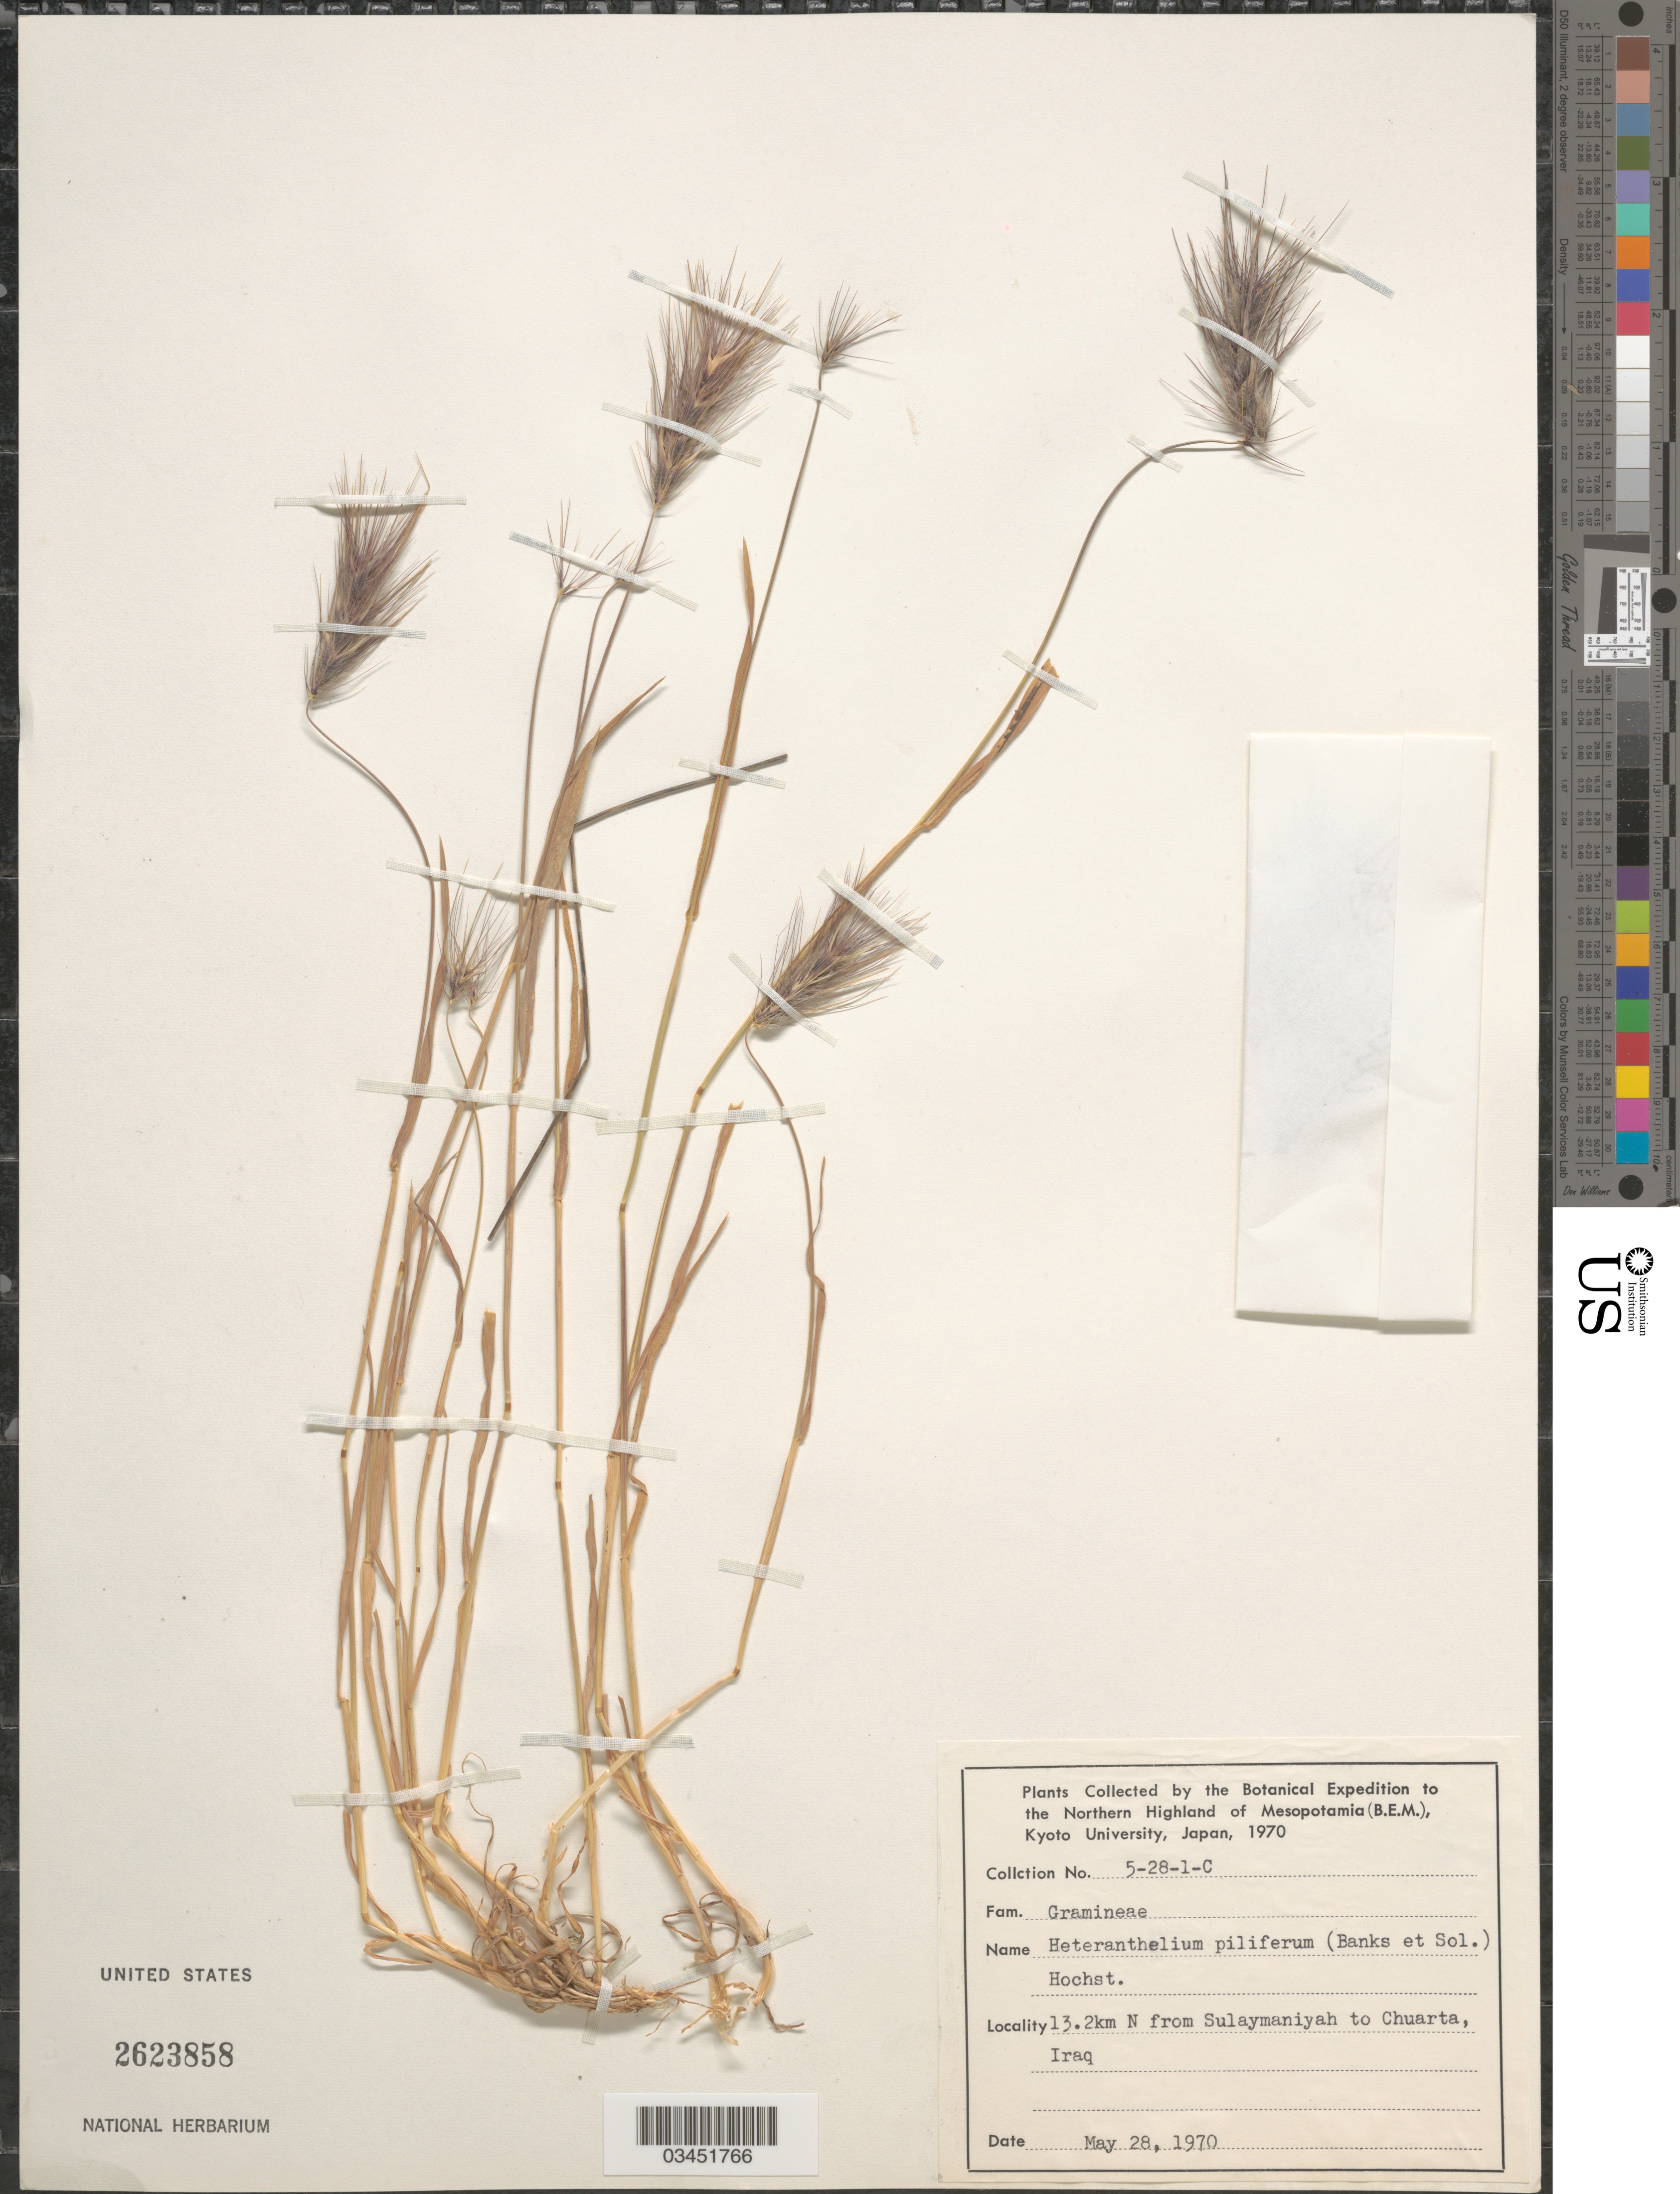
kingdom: Plantae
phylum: Tracheophyta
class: Liliopsida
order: Poales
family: Poaceae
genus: Heteranthelium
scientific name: Heteranthelium piliferum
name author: (Sol.) Hochst.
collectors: Botanical Expedition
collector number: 5-28-1-C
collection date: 1970-05-28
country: Iraq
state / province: As Sulaymānīyah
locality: To the Northern Highland of Mesopotamia (B.E.M.). 13.2km N from Sulaymaniyah to Chuarta.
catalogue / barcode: US 2623858